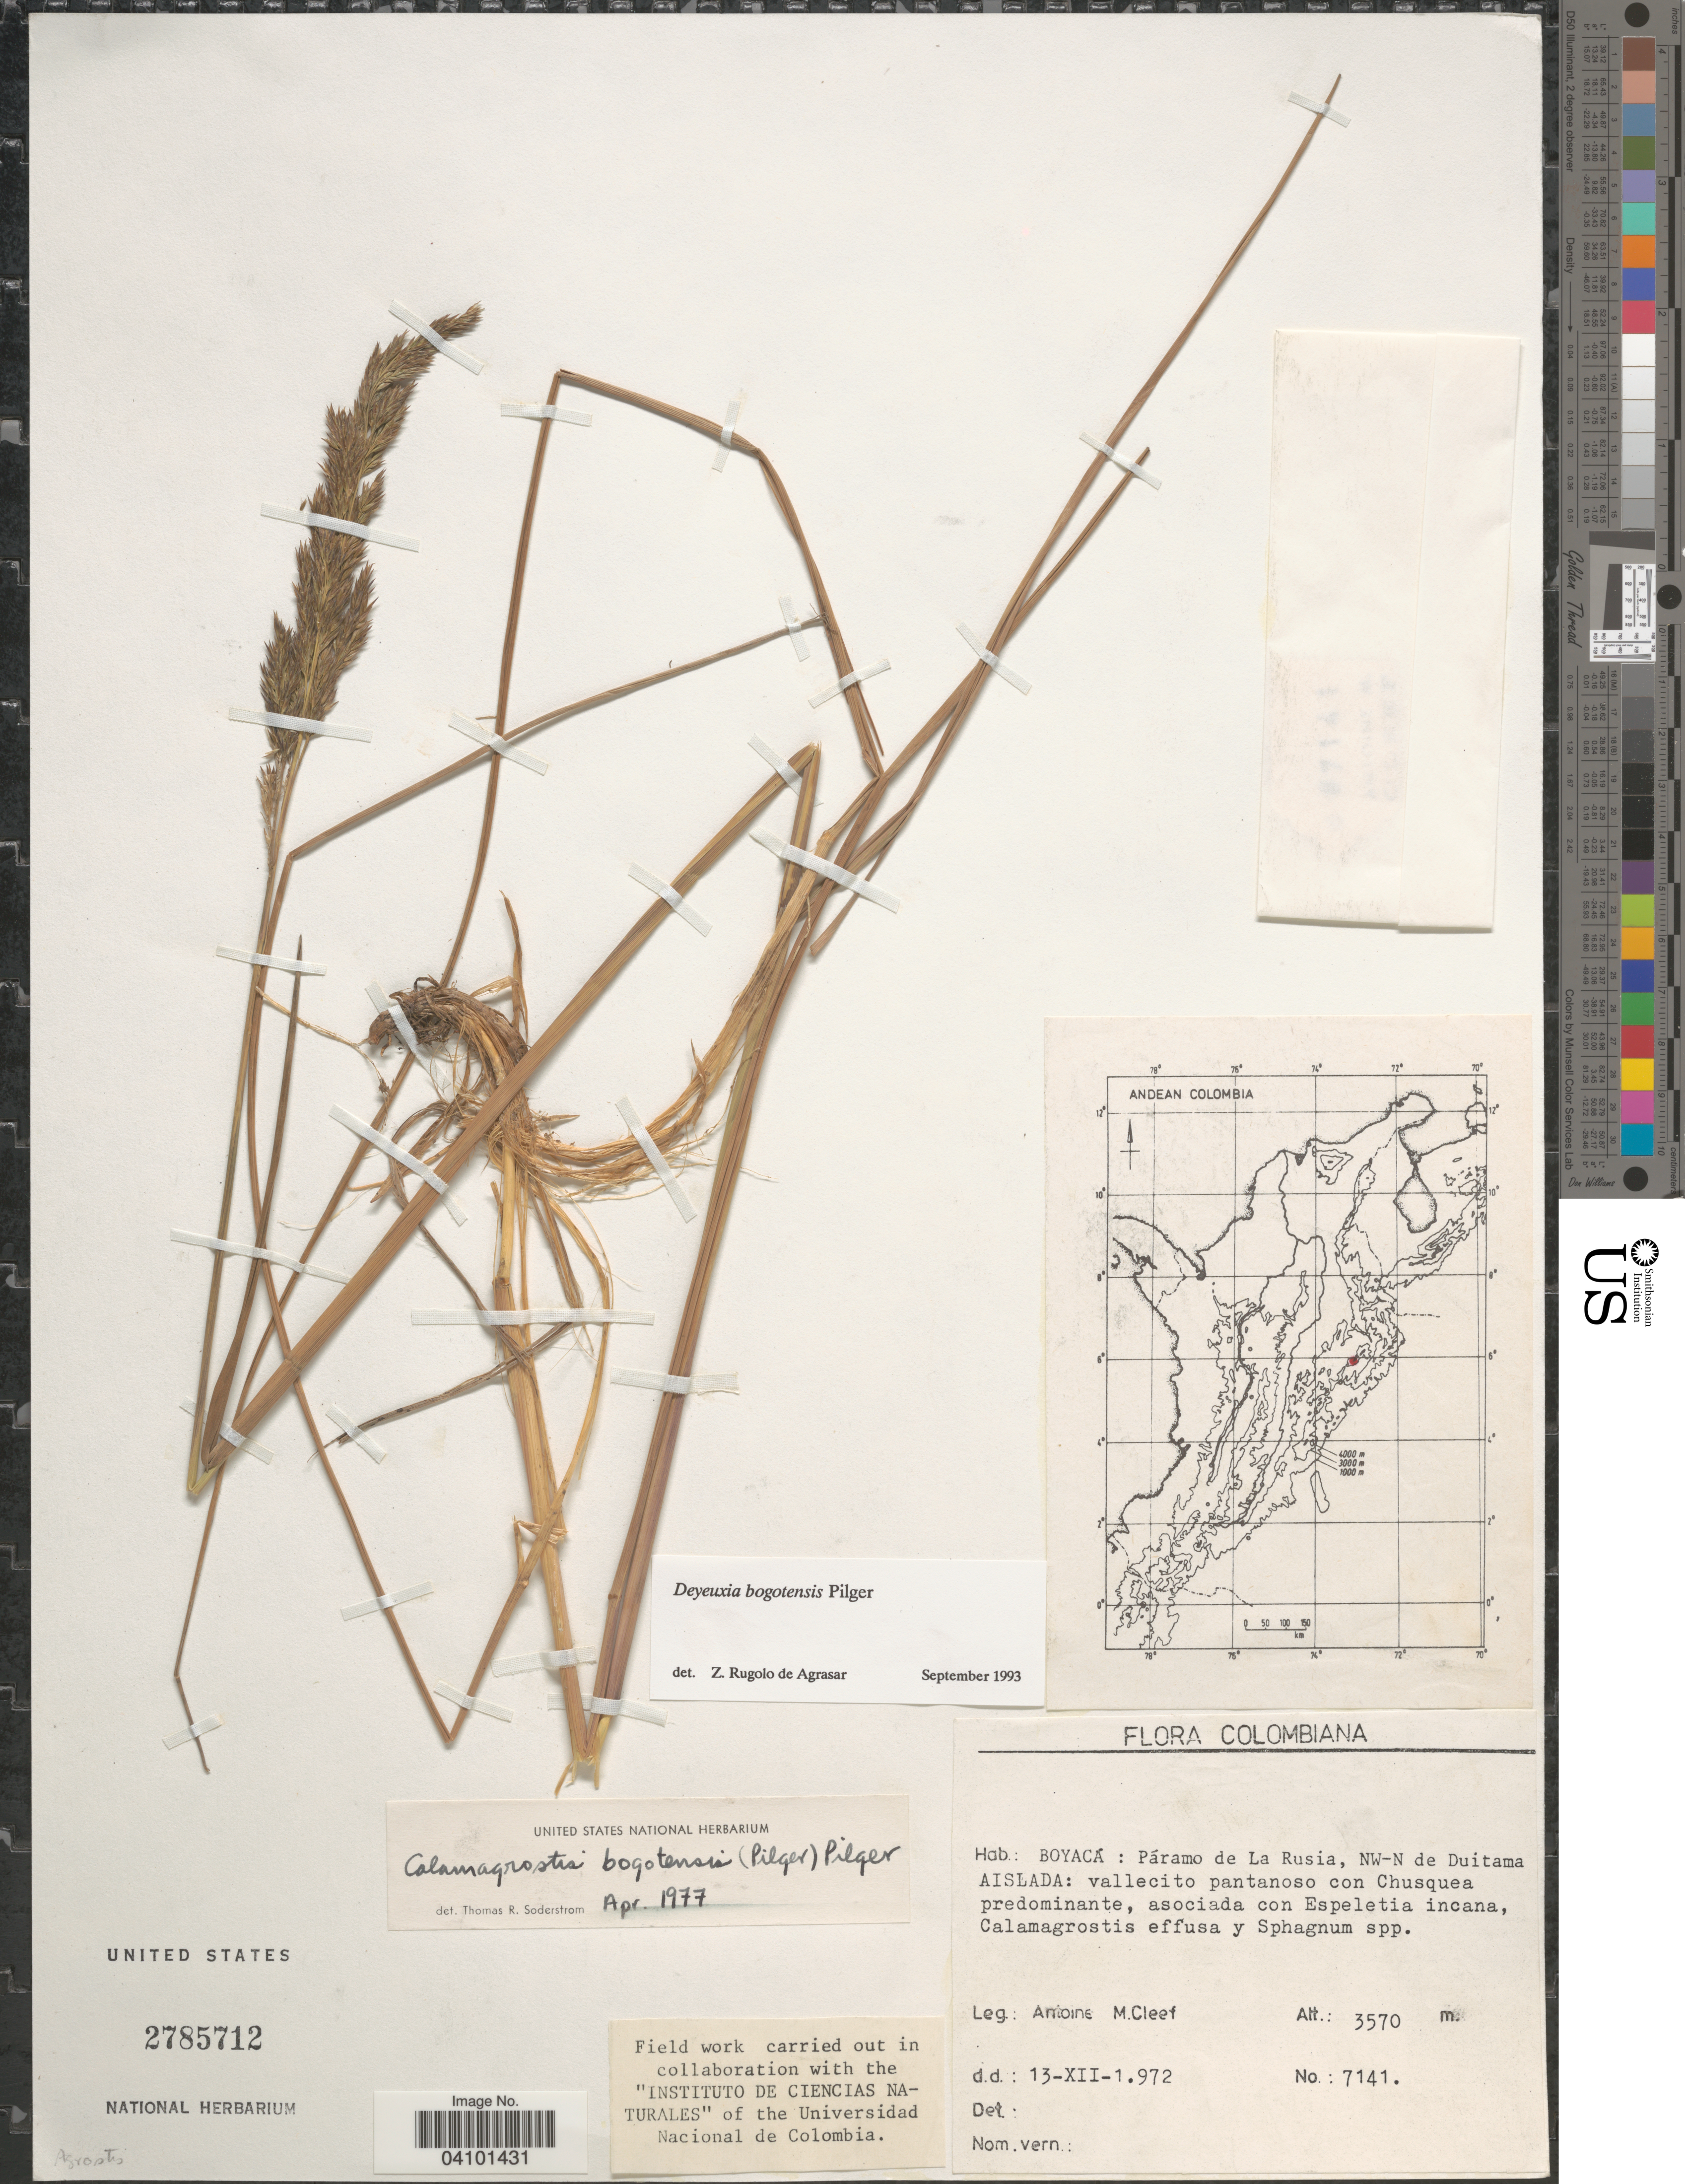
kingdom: Plantae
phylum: Tracheophyta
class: Liliopsida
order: Poales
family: Poaceae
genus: Calamagrostis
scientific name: Calamagrostis bogotensis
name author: (Pilg.) Pilg.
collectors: A. M. Cleef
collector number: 7141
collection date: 1972-12-13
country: Colombia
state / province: Boyacá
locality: Páramo de La Rusia, NW-N de Duitama Aislada.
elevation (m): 3570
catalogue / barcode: US 2785712